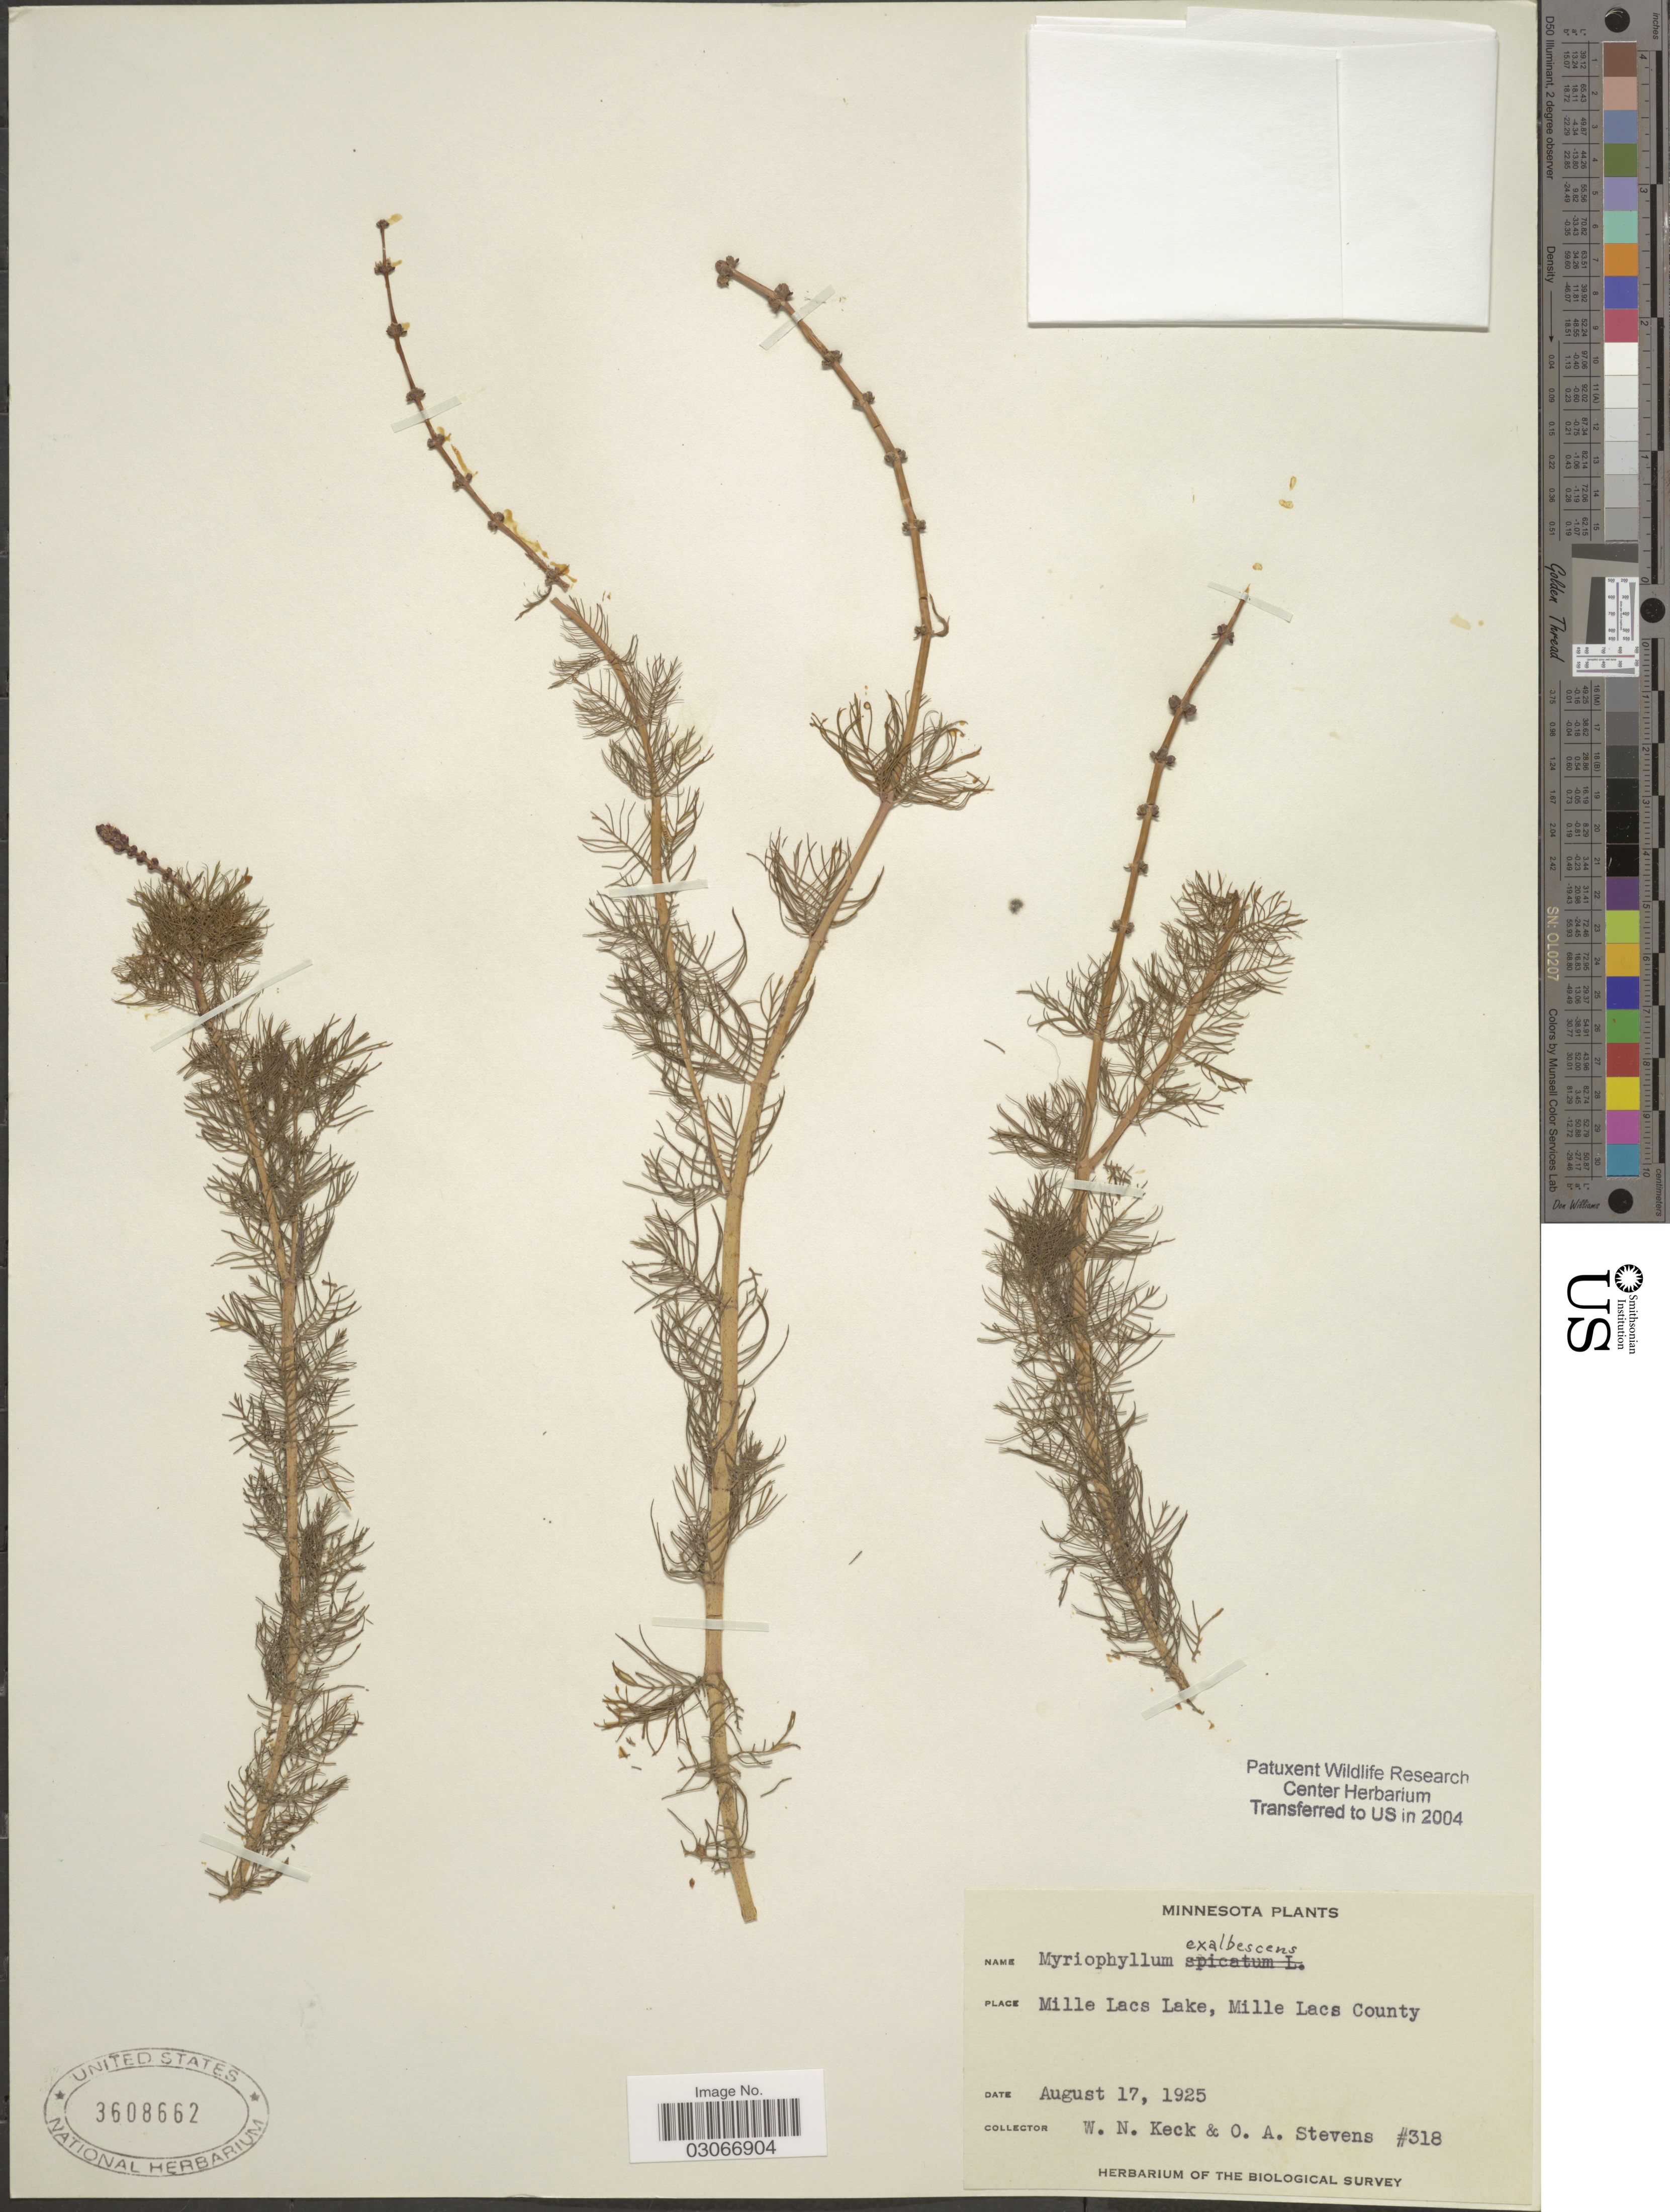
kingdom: Plantae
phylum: Tracheophyta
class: Magnoliopsida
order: Saxifragales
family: Haloragaceae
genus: Myriophyllum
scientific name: Myriophyllum exalbescens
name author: Fernald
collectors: W. Keck & O. A. Stevens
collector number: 318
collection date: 1925-08-17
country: United States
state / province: Minnesota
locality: Mille Lacs Lake, Mille Lacs County.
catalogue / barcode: US 3608662